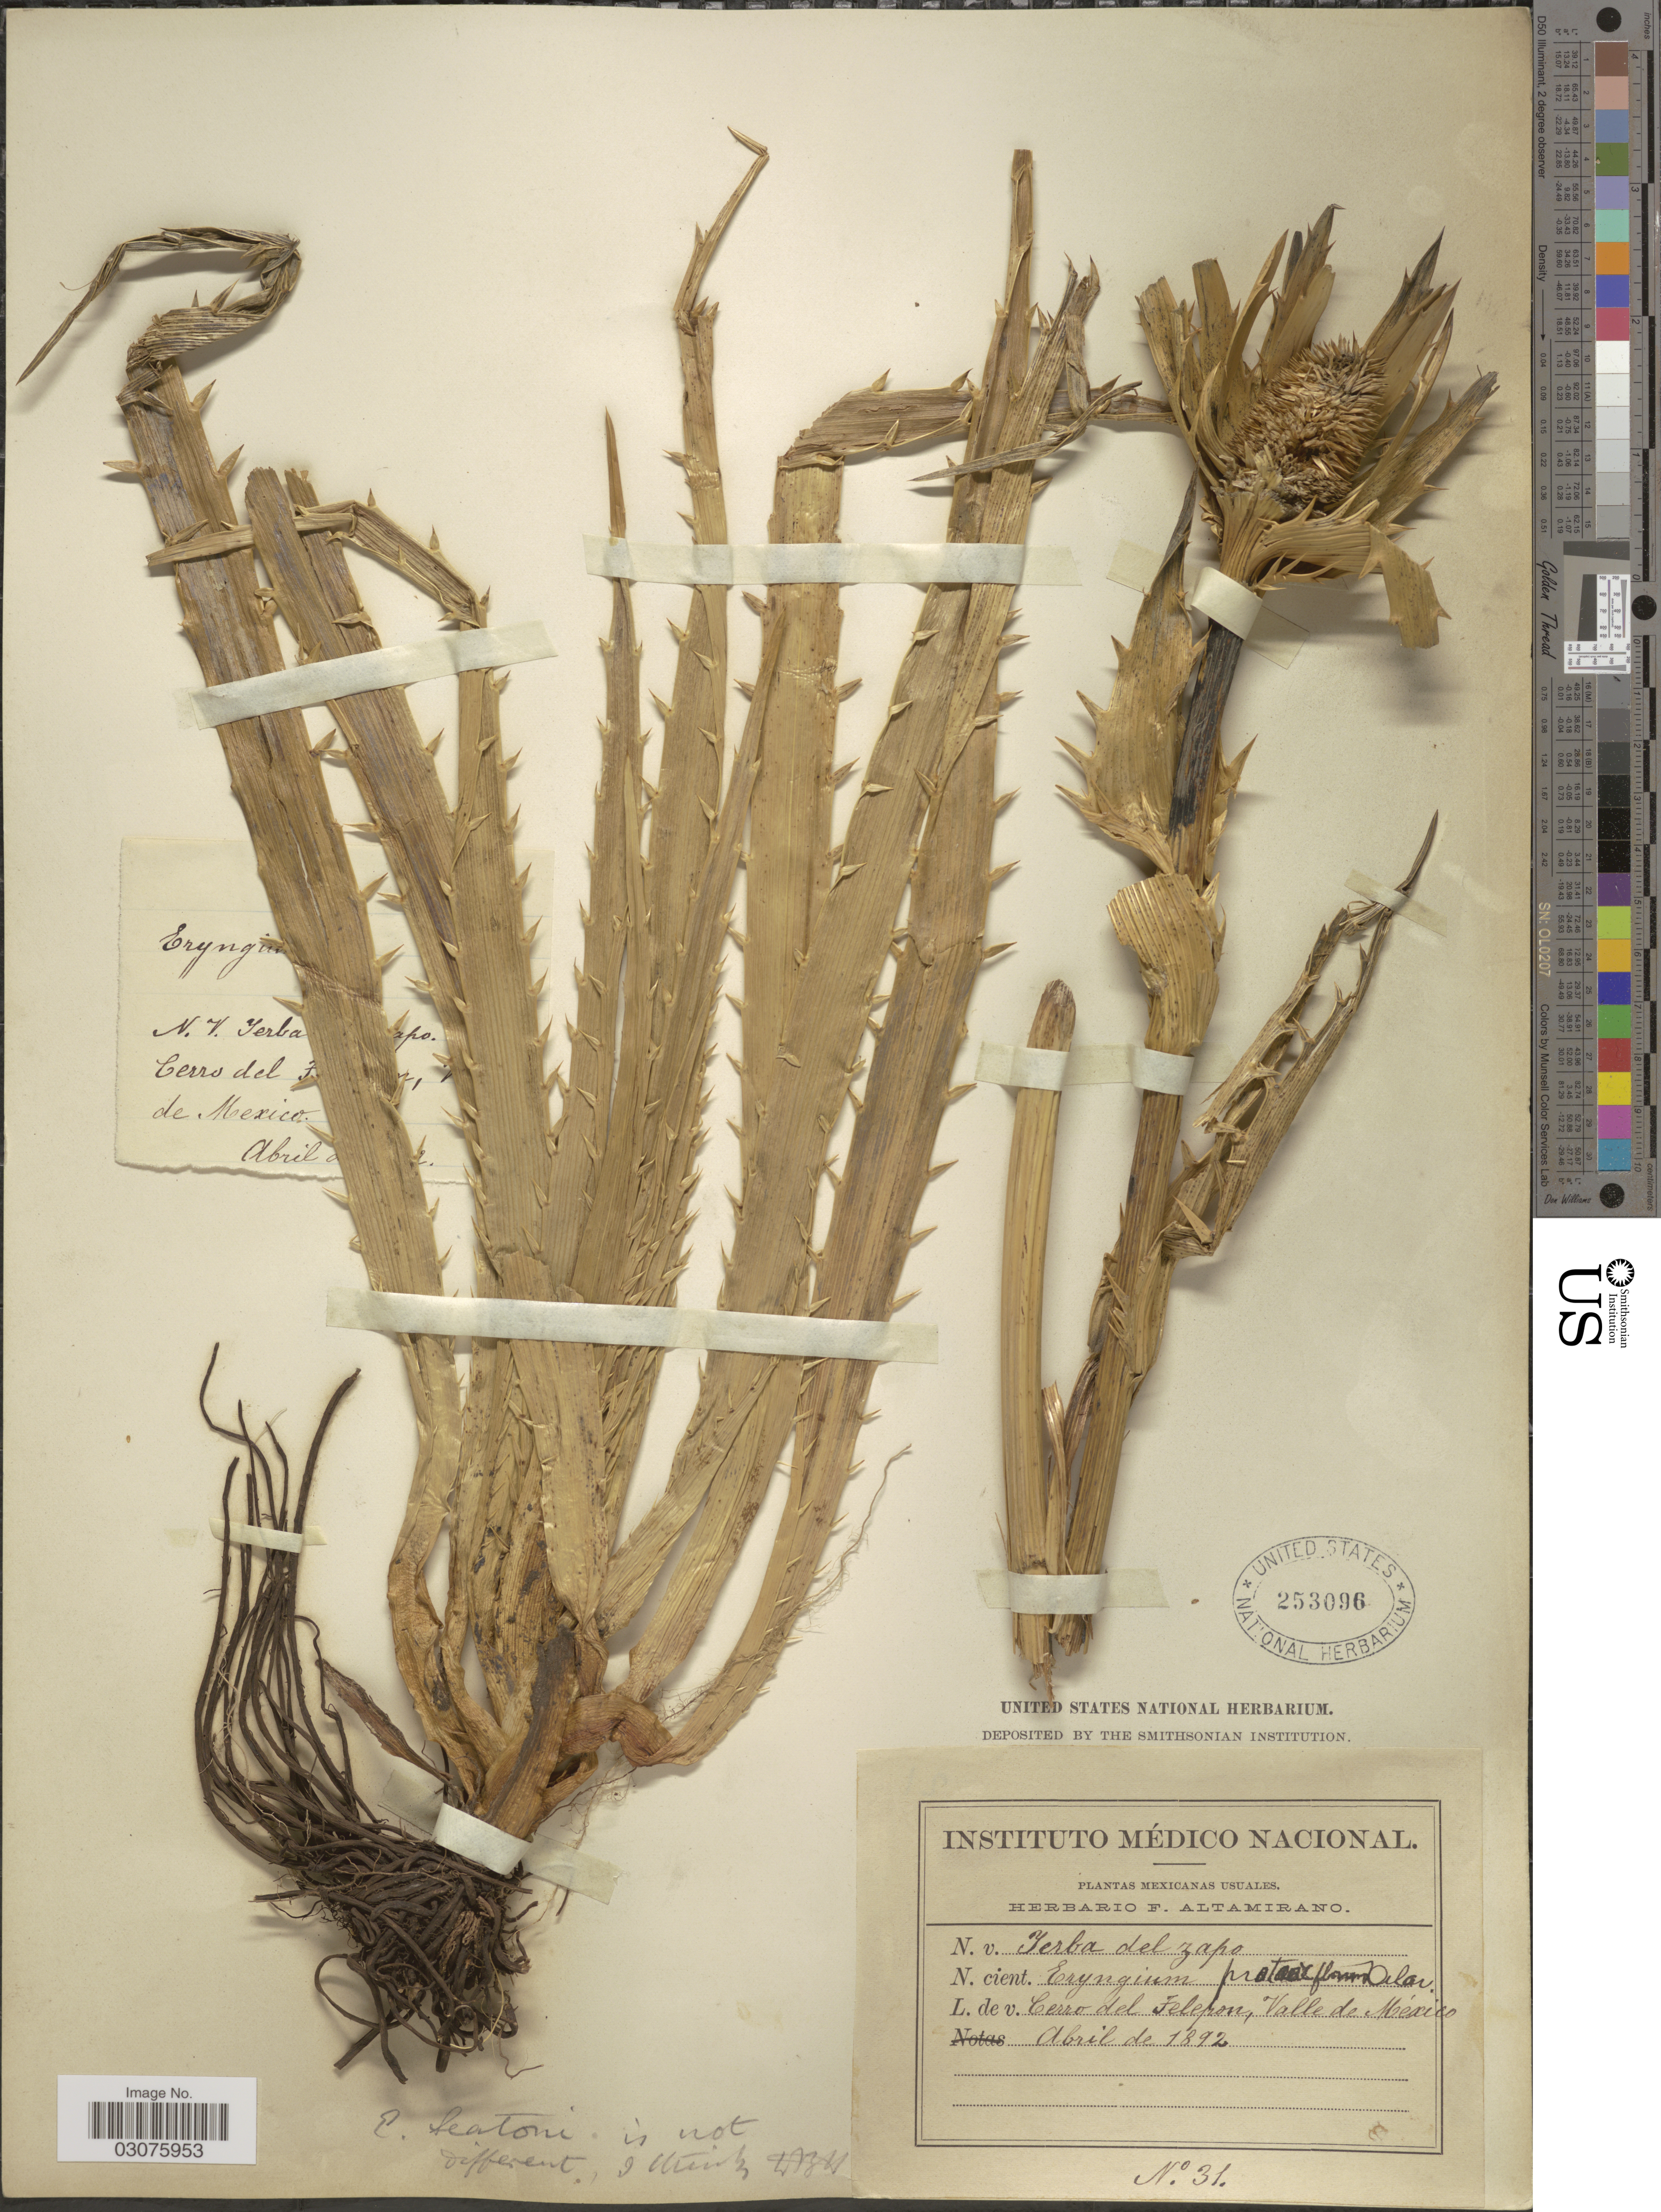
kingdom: Plantae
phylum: Tracheophyta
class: Magnoliopsida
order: Apiales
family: Apiaceae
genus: Eryngium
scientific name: Eryngium proteiflorum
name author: F. Delaroche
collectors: Ex herb. F. Altamirano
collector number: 31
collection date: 1892-04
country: Mexico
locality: Cerro del Felepon, Valle de México.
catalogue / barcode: US 253096